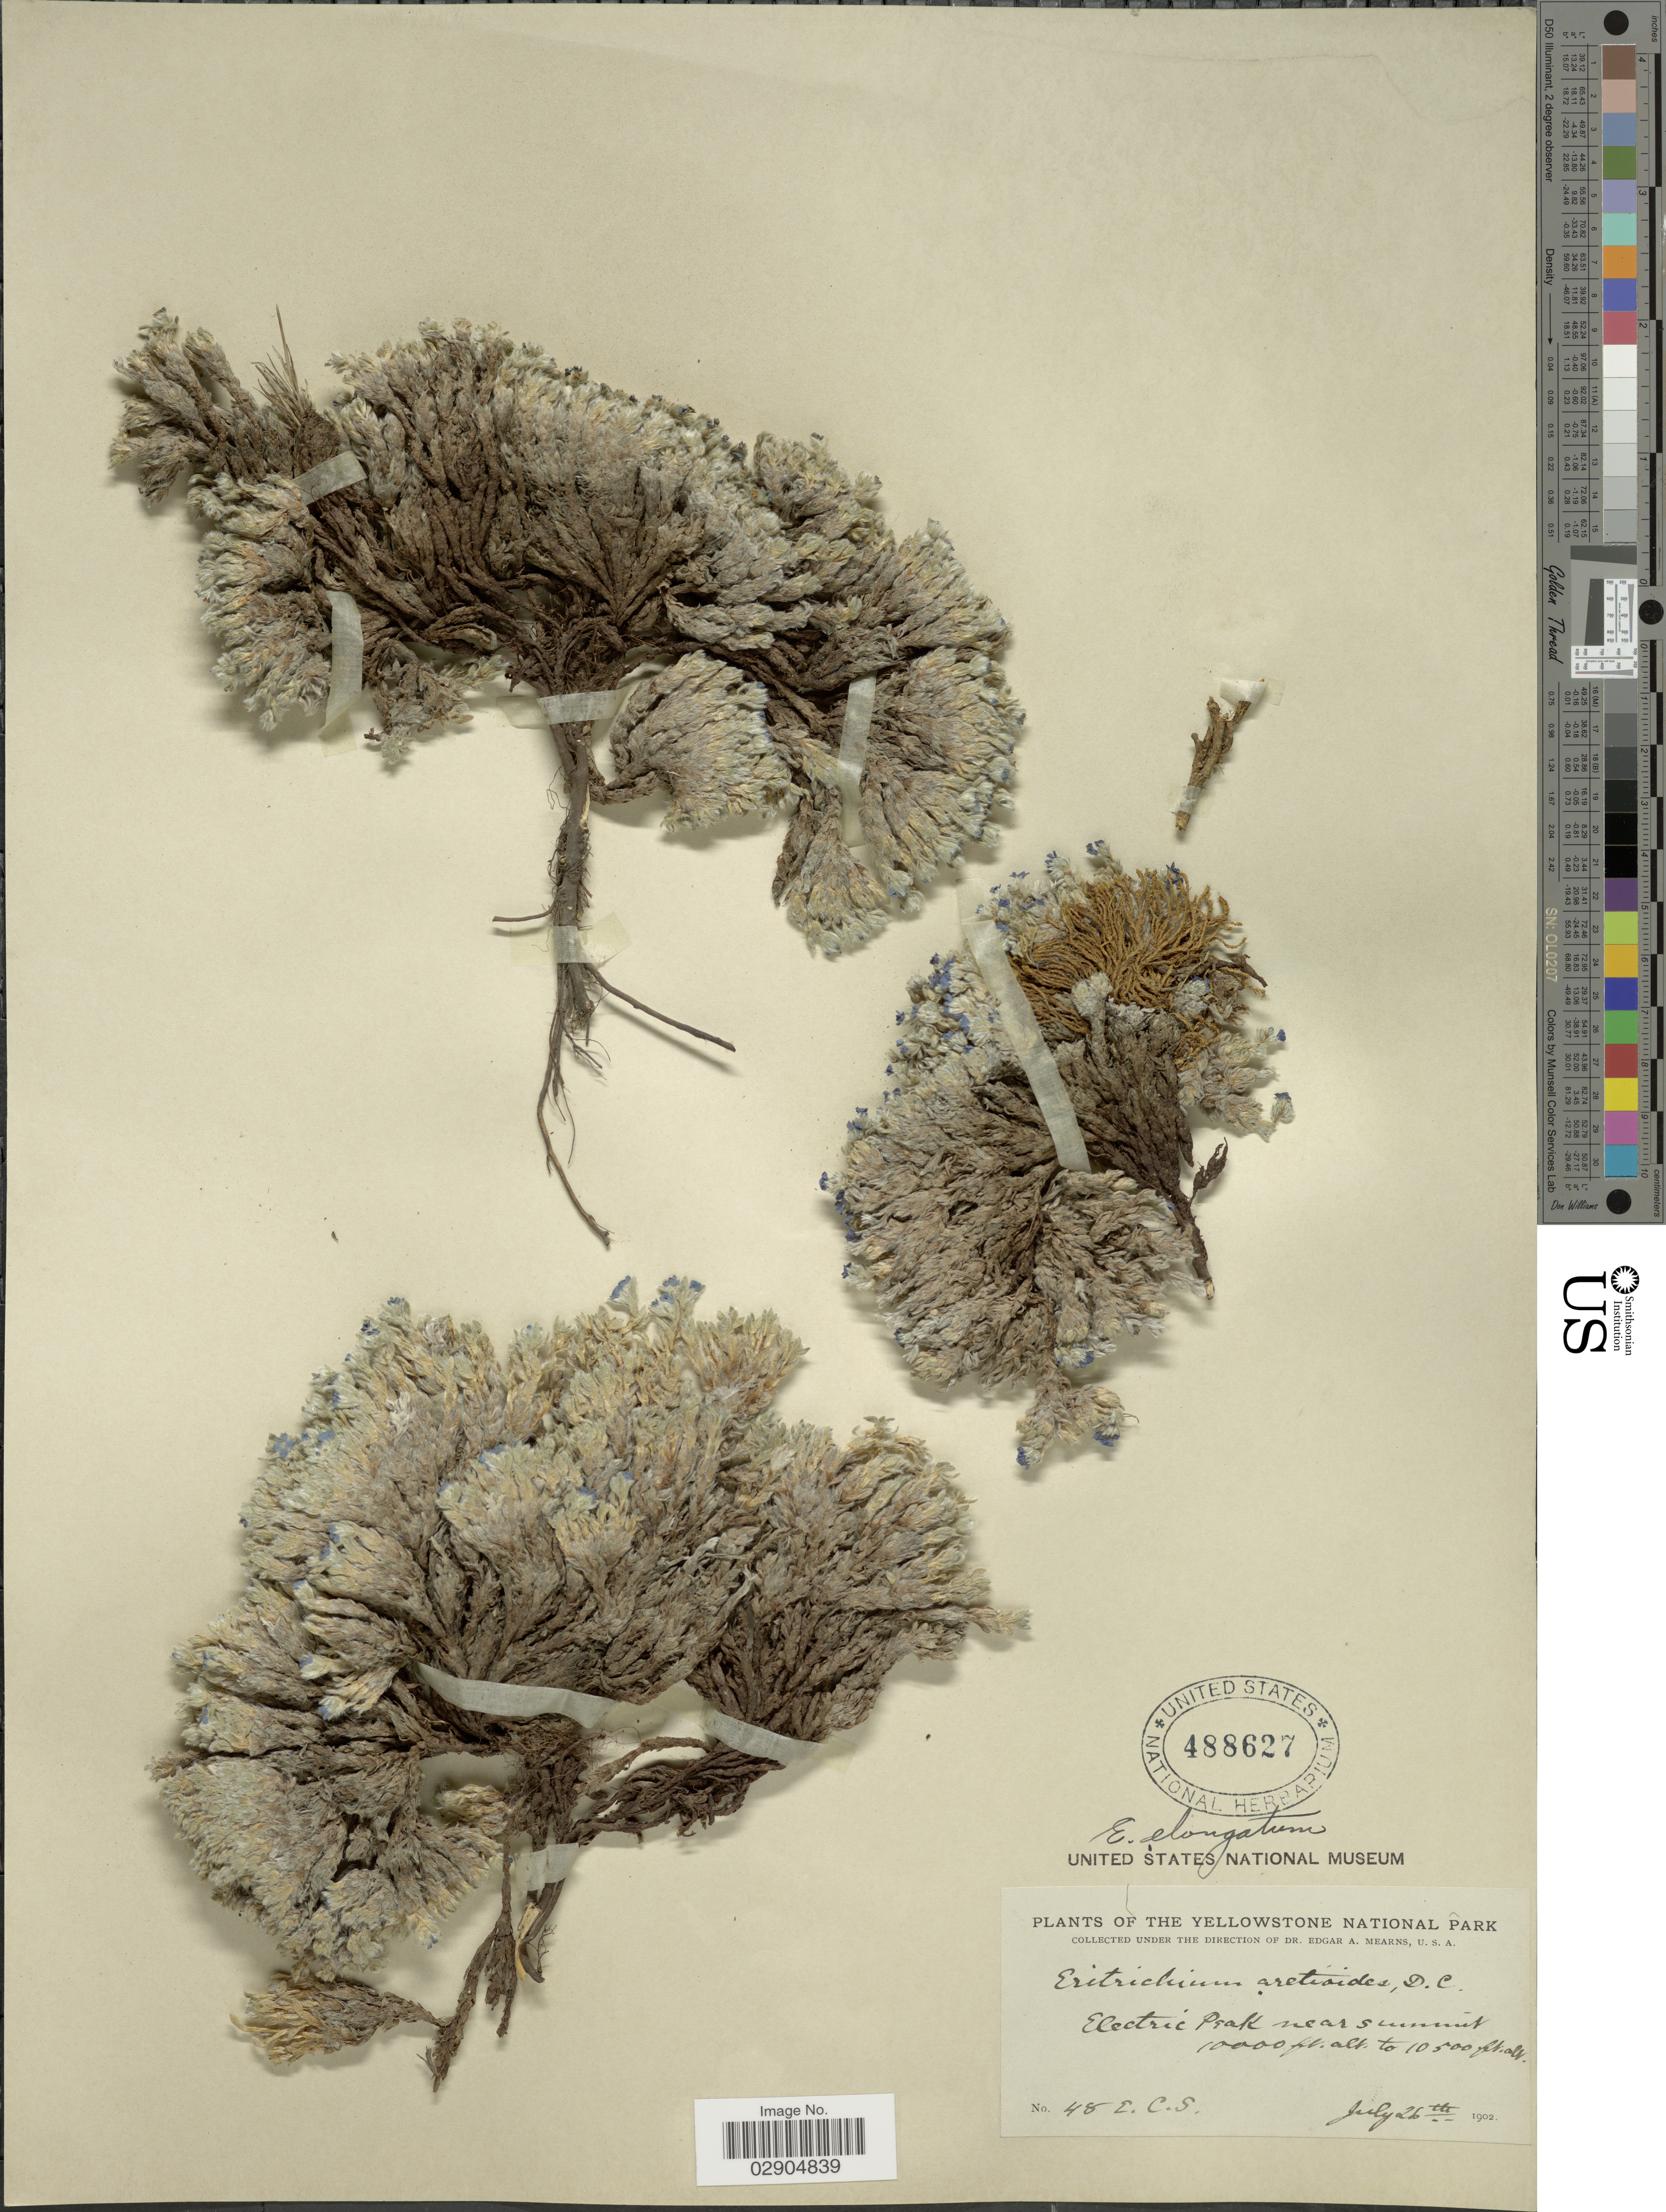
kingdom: Plantae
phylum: Tracheophyta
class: Magnoliopsida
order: Boraginales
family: Boraginaceae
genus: Eritrichium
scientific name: Eritrichium elongatum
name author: (Rydb.) W. Wight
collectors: E. C. Smith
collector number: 48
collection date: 1902-07-26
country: United States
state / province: Montana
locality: The Yellowstone National Park, Electric Peak near summit.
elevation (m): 3048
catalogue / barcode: US 488627